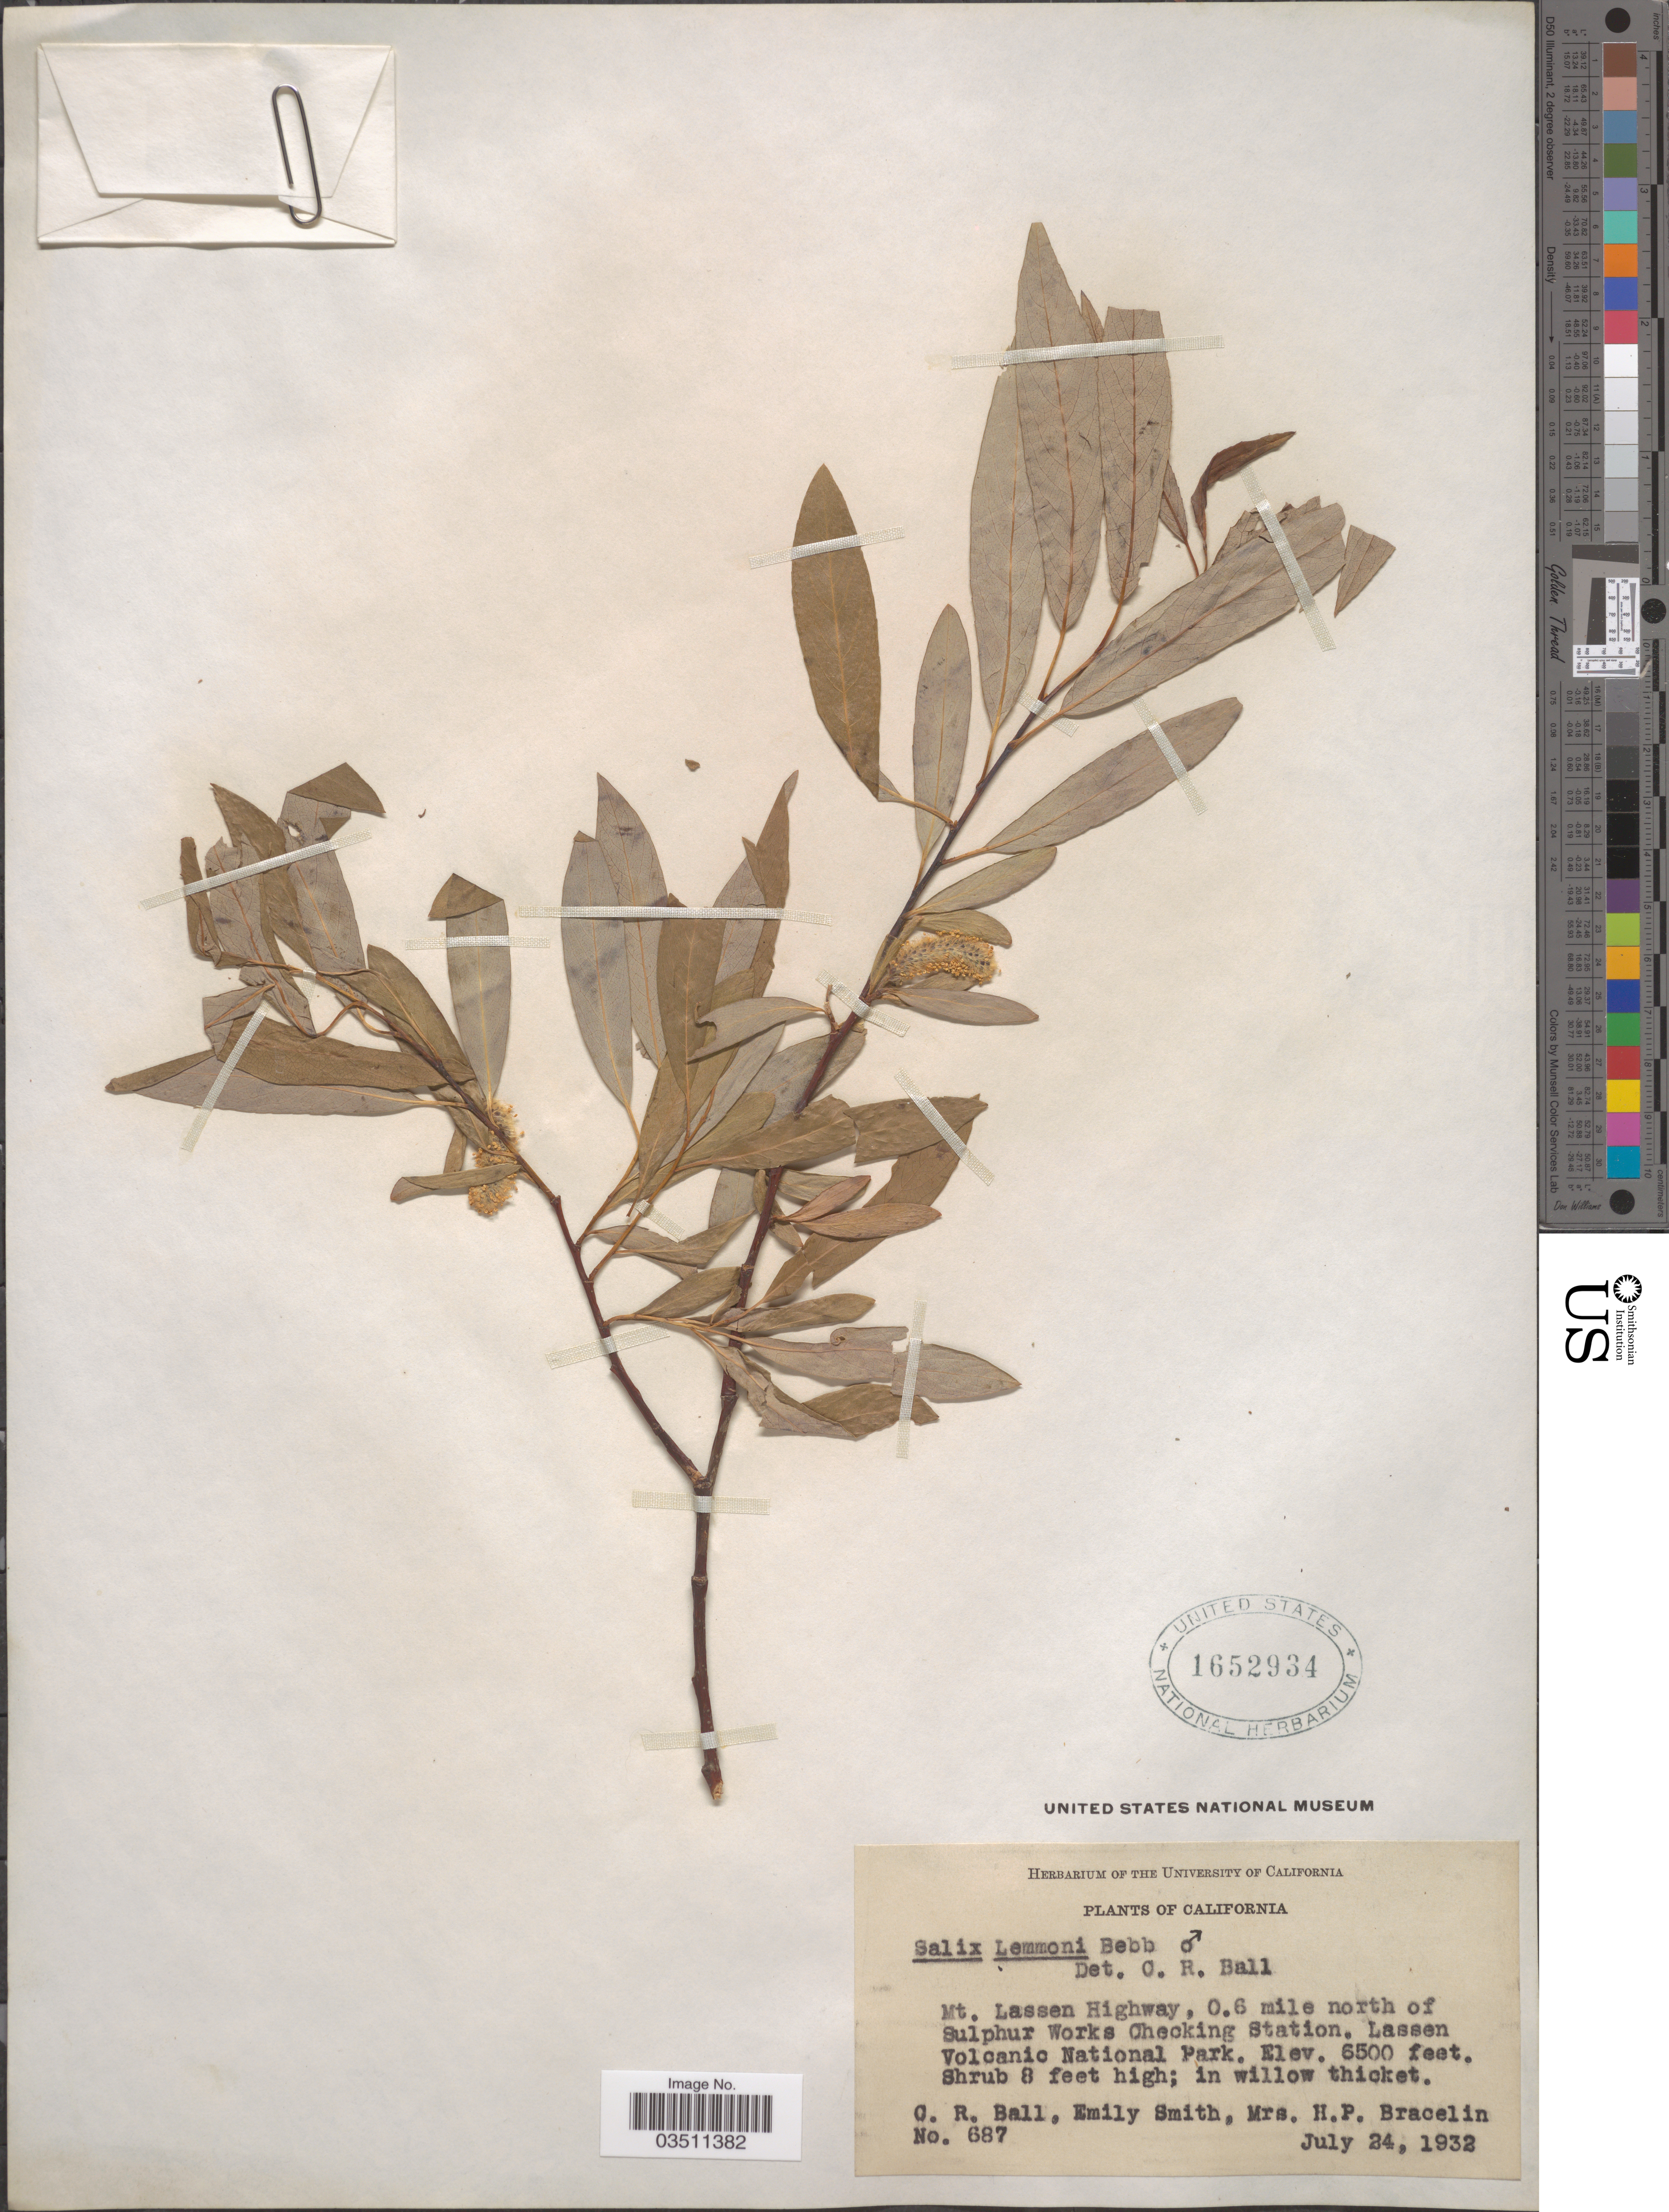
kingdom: Plantae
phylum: Tracheophyta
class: Magnoliopsida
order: Malpighiales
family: Salicaceae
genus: Salix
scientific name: Salix lemmonii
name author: Bebb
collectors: C. R. Ball, E. Smith & H. Bracelin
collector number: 687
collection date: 1932-07-24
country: United States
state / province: California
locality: Mt. Lassen Highway, 0.6 mile north of Sulphur Works Checking Station. Lassen Volcanic National Park.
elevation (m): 1981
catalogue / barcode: US 1652934